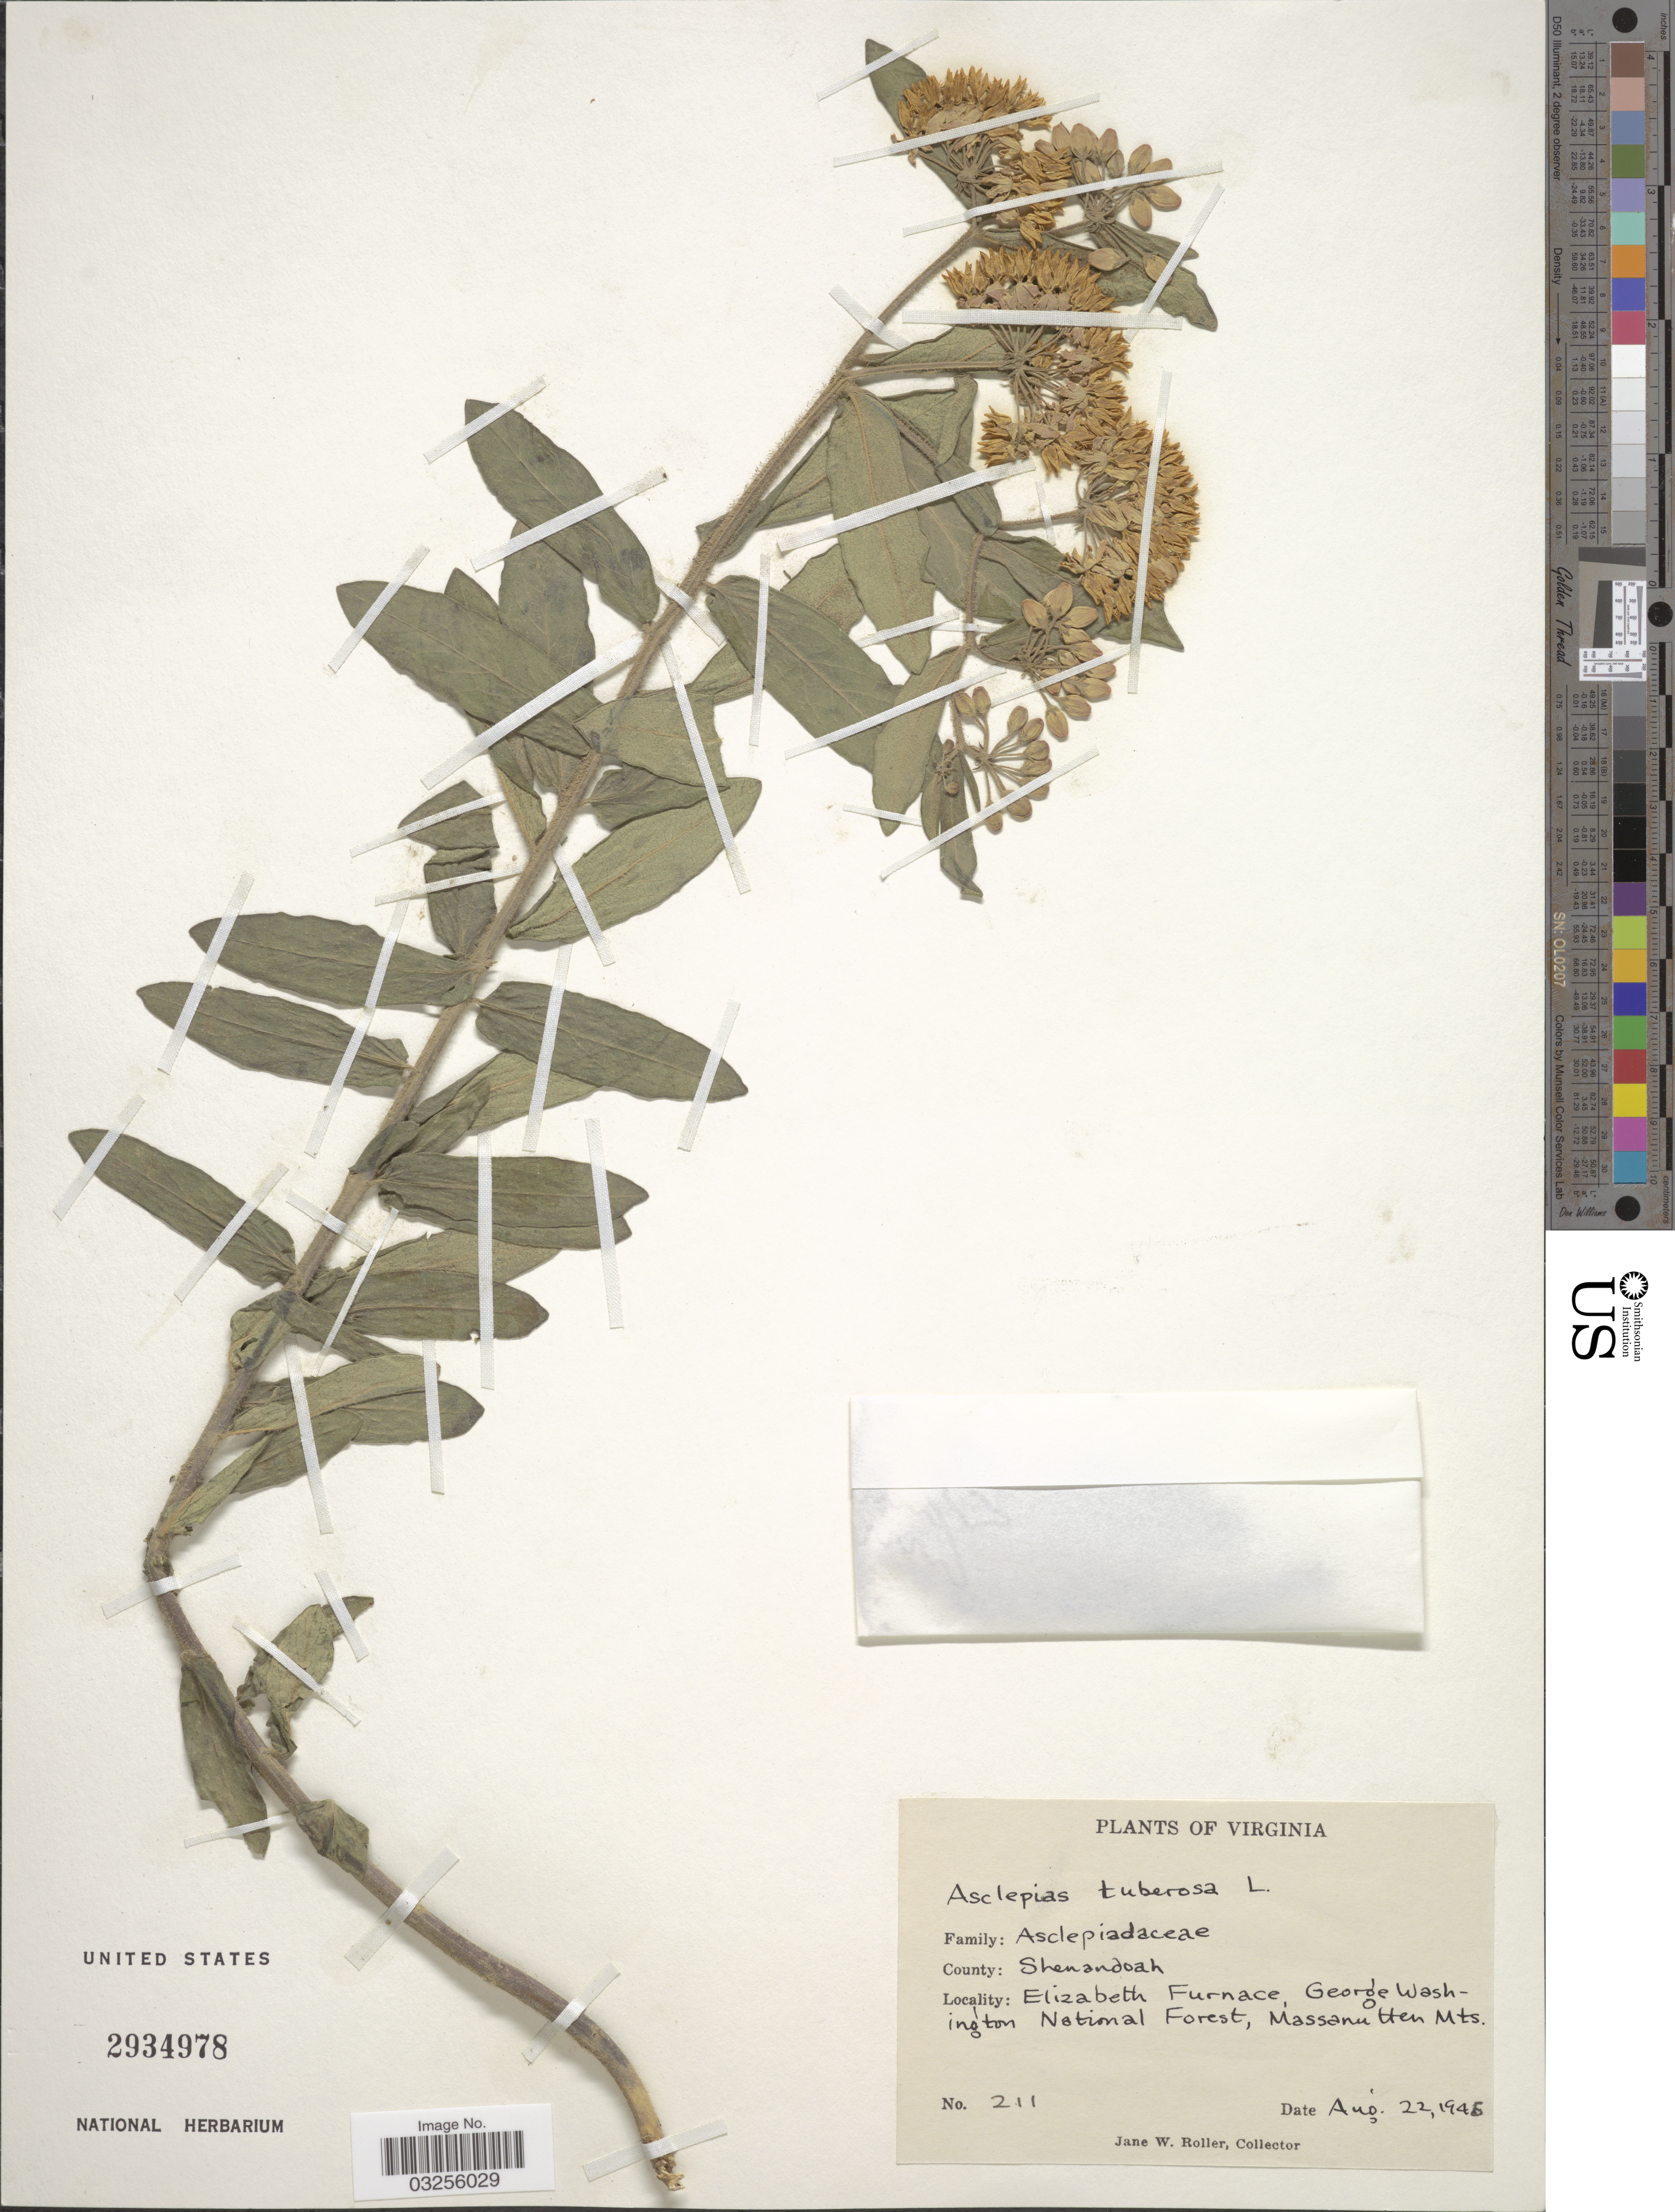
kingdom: Plantae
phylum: Tracheophyta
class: Magnoliopsida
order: Gentianales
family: Apocynaceae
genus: Asclepias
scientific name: Asclepias tuberosa subsp. tuberosa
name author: L.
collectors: J. W. Roller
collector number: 211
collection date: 1945-08-22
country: United States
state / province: Virginia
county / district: Shenandoah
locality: County: Shenandoah. Elizabeth Furnace, George Washington National Forest, Massanutten Mts.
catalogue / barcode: US 2934978